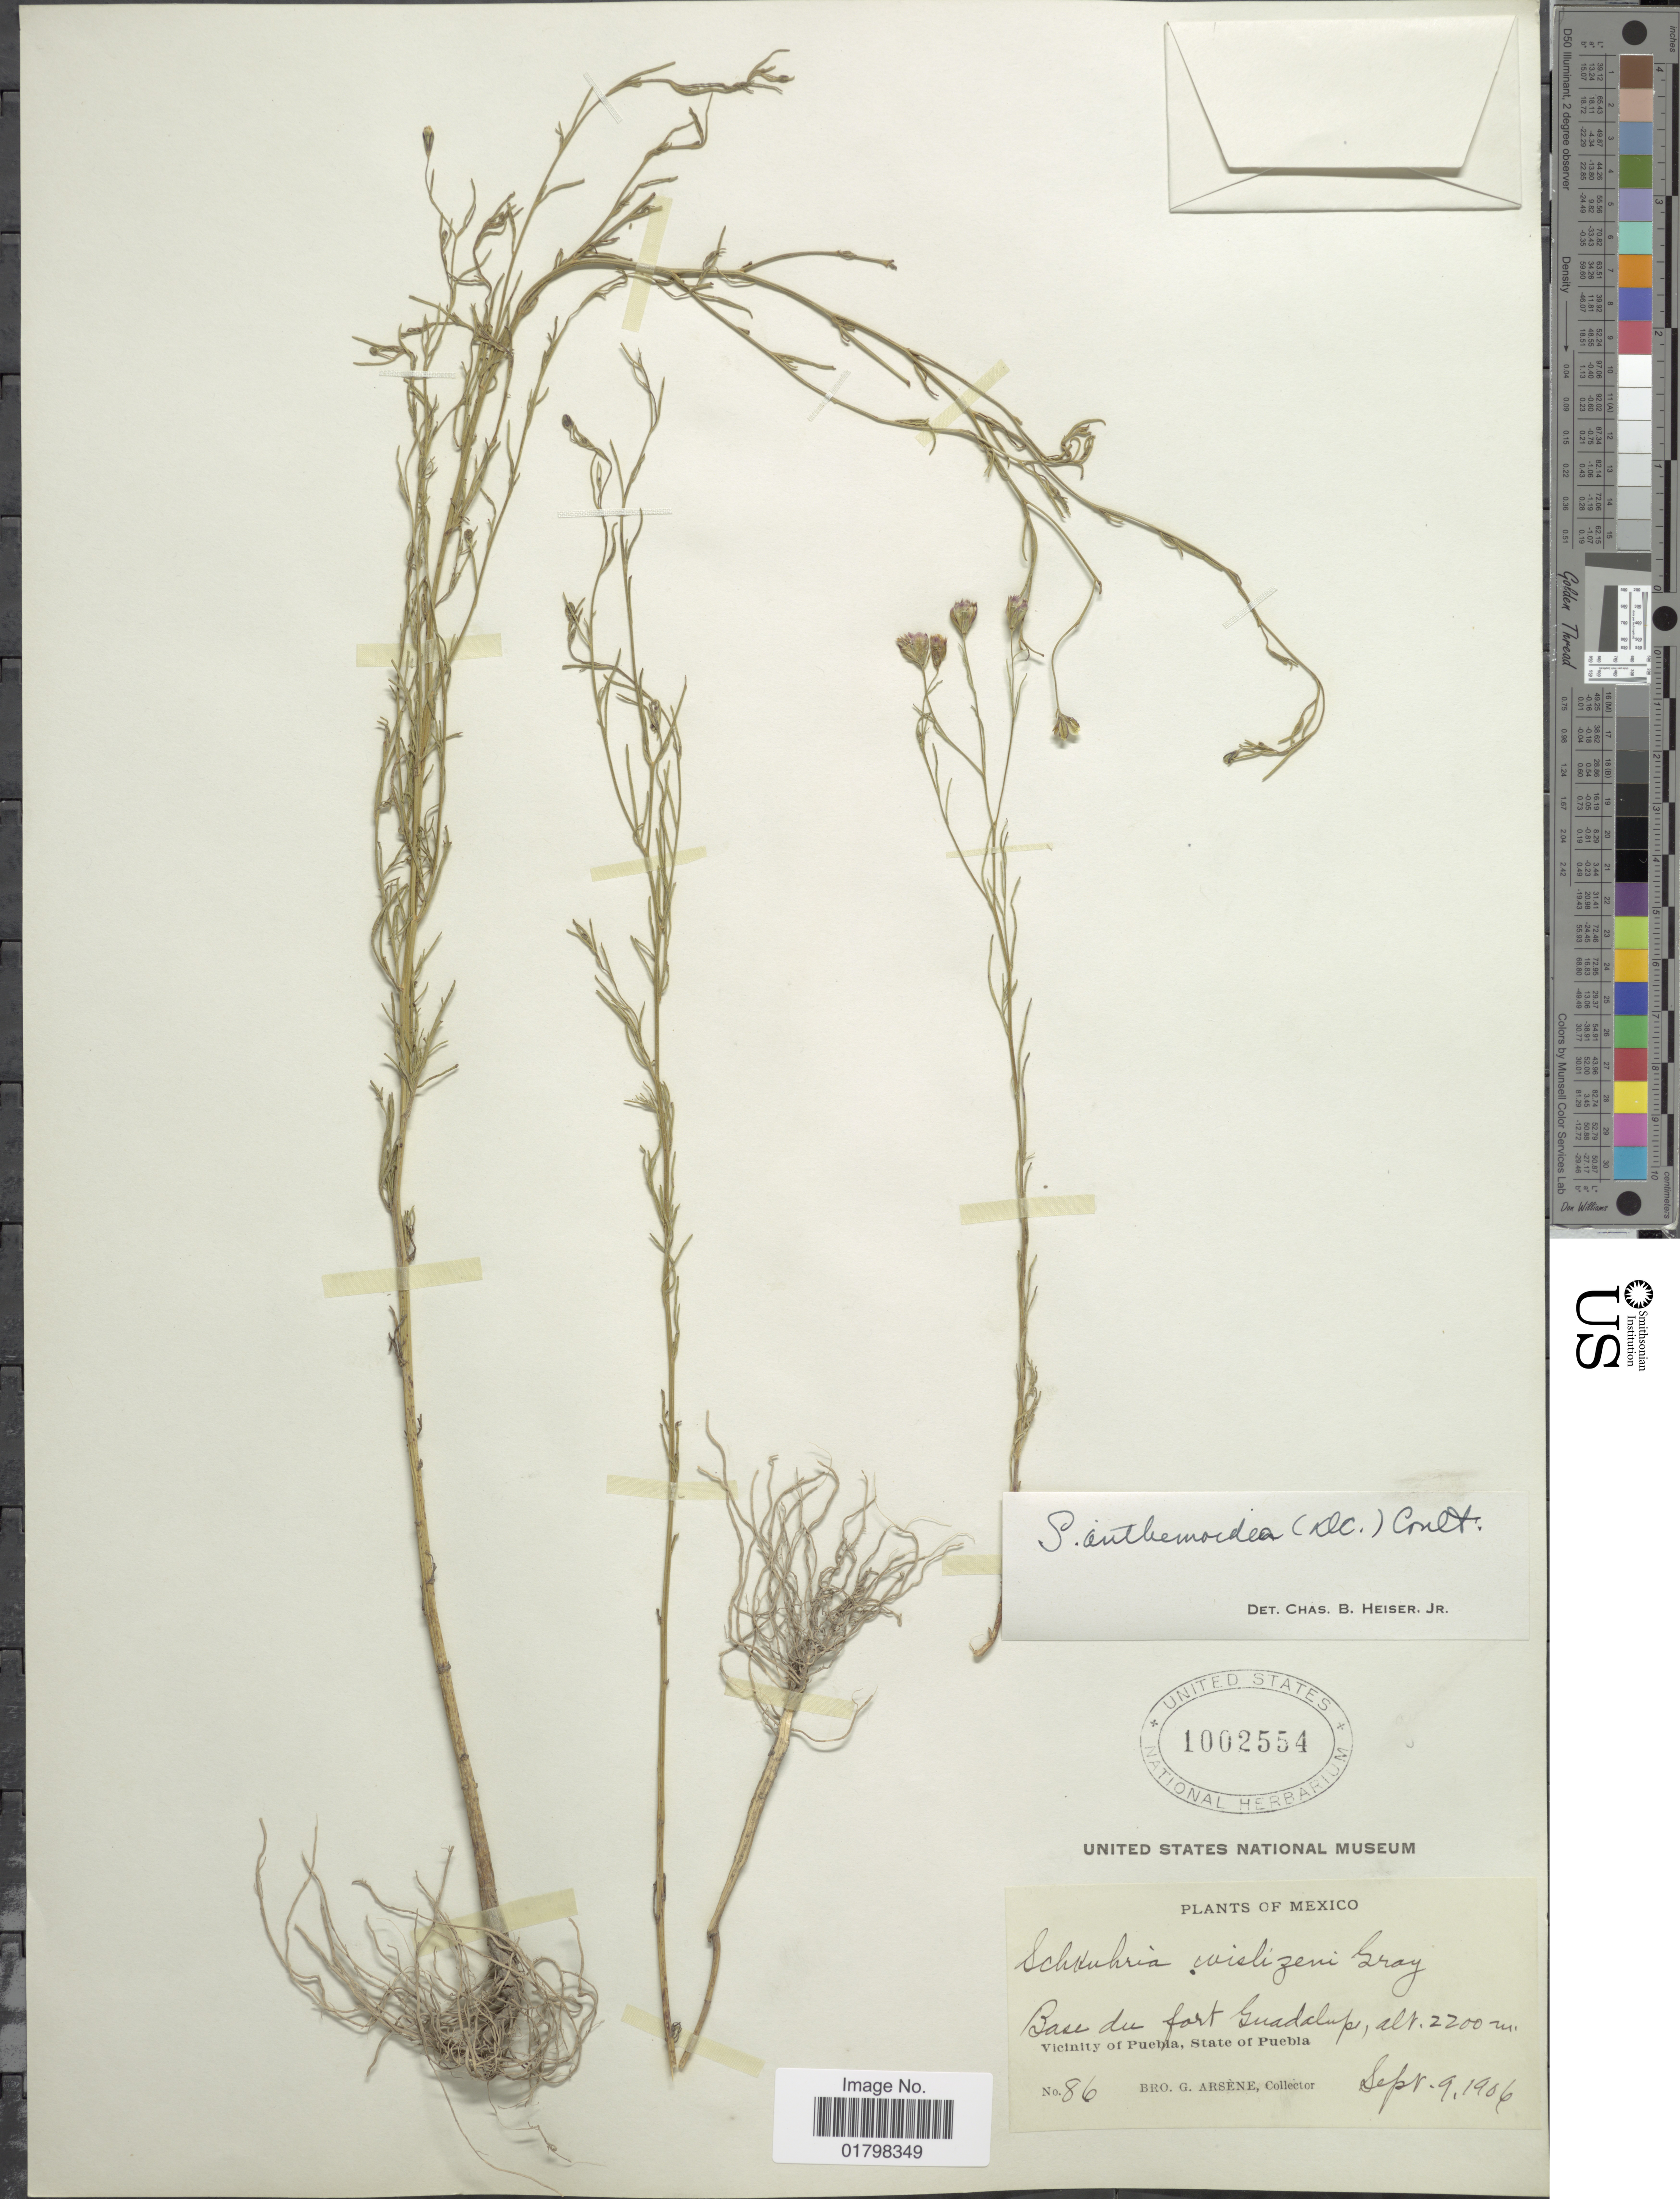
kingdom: Plantae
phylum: Tracheophyta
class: Magnoliopsida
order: Asterales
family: Asteraceae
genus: Schkuhria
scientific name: Schkuhria wislizeni var. frustrata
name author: S.F. Blake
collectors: Bro. G. Arsène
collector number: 86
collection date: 1906-09-09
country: Mexico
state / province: Puebla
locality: Base du fort Guadalupe, vicinity of Puebla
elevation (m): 2200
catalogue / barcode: US 1002554